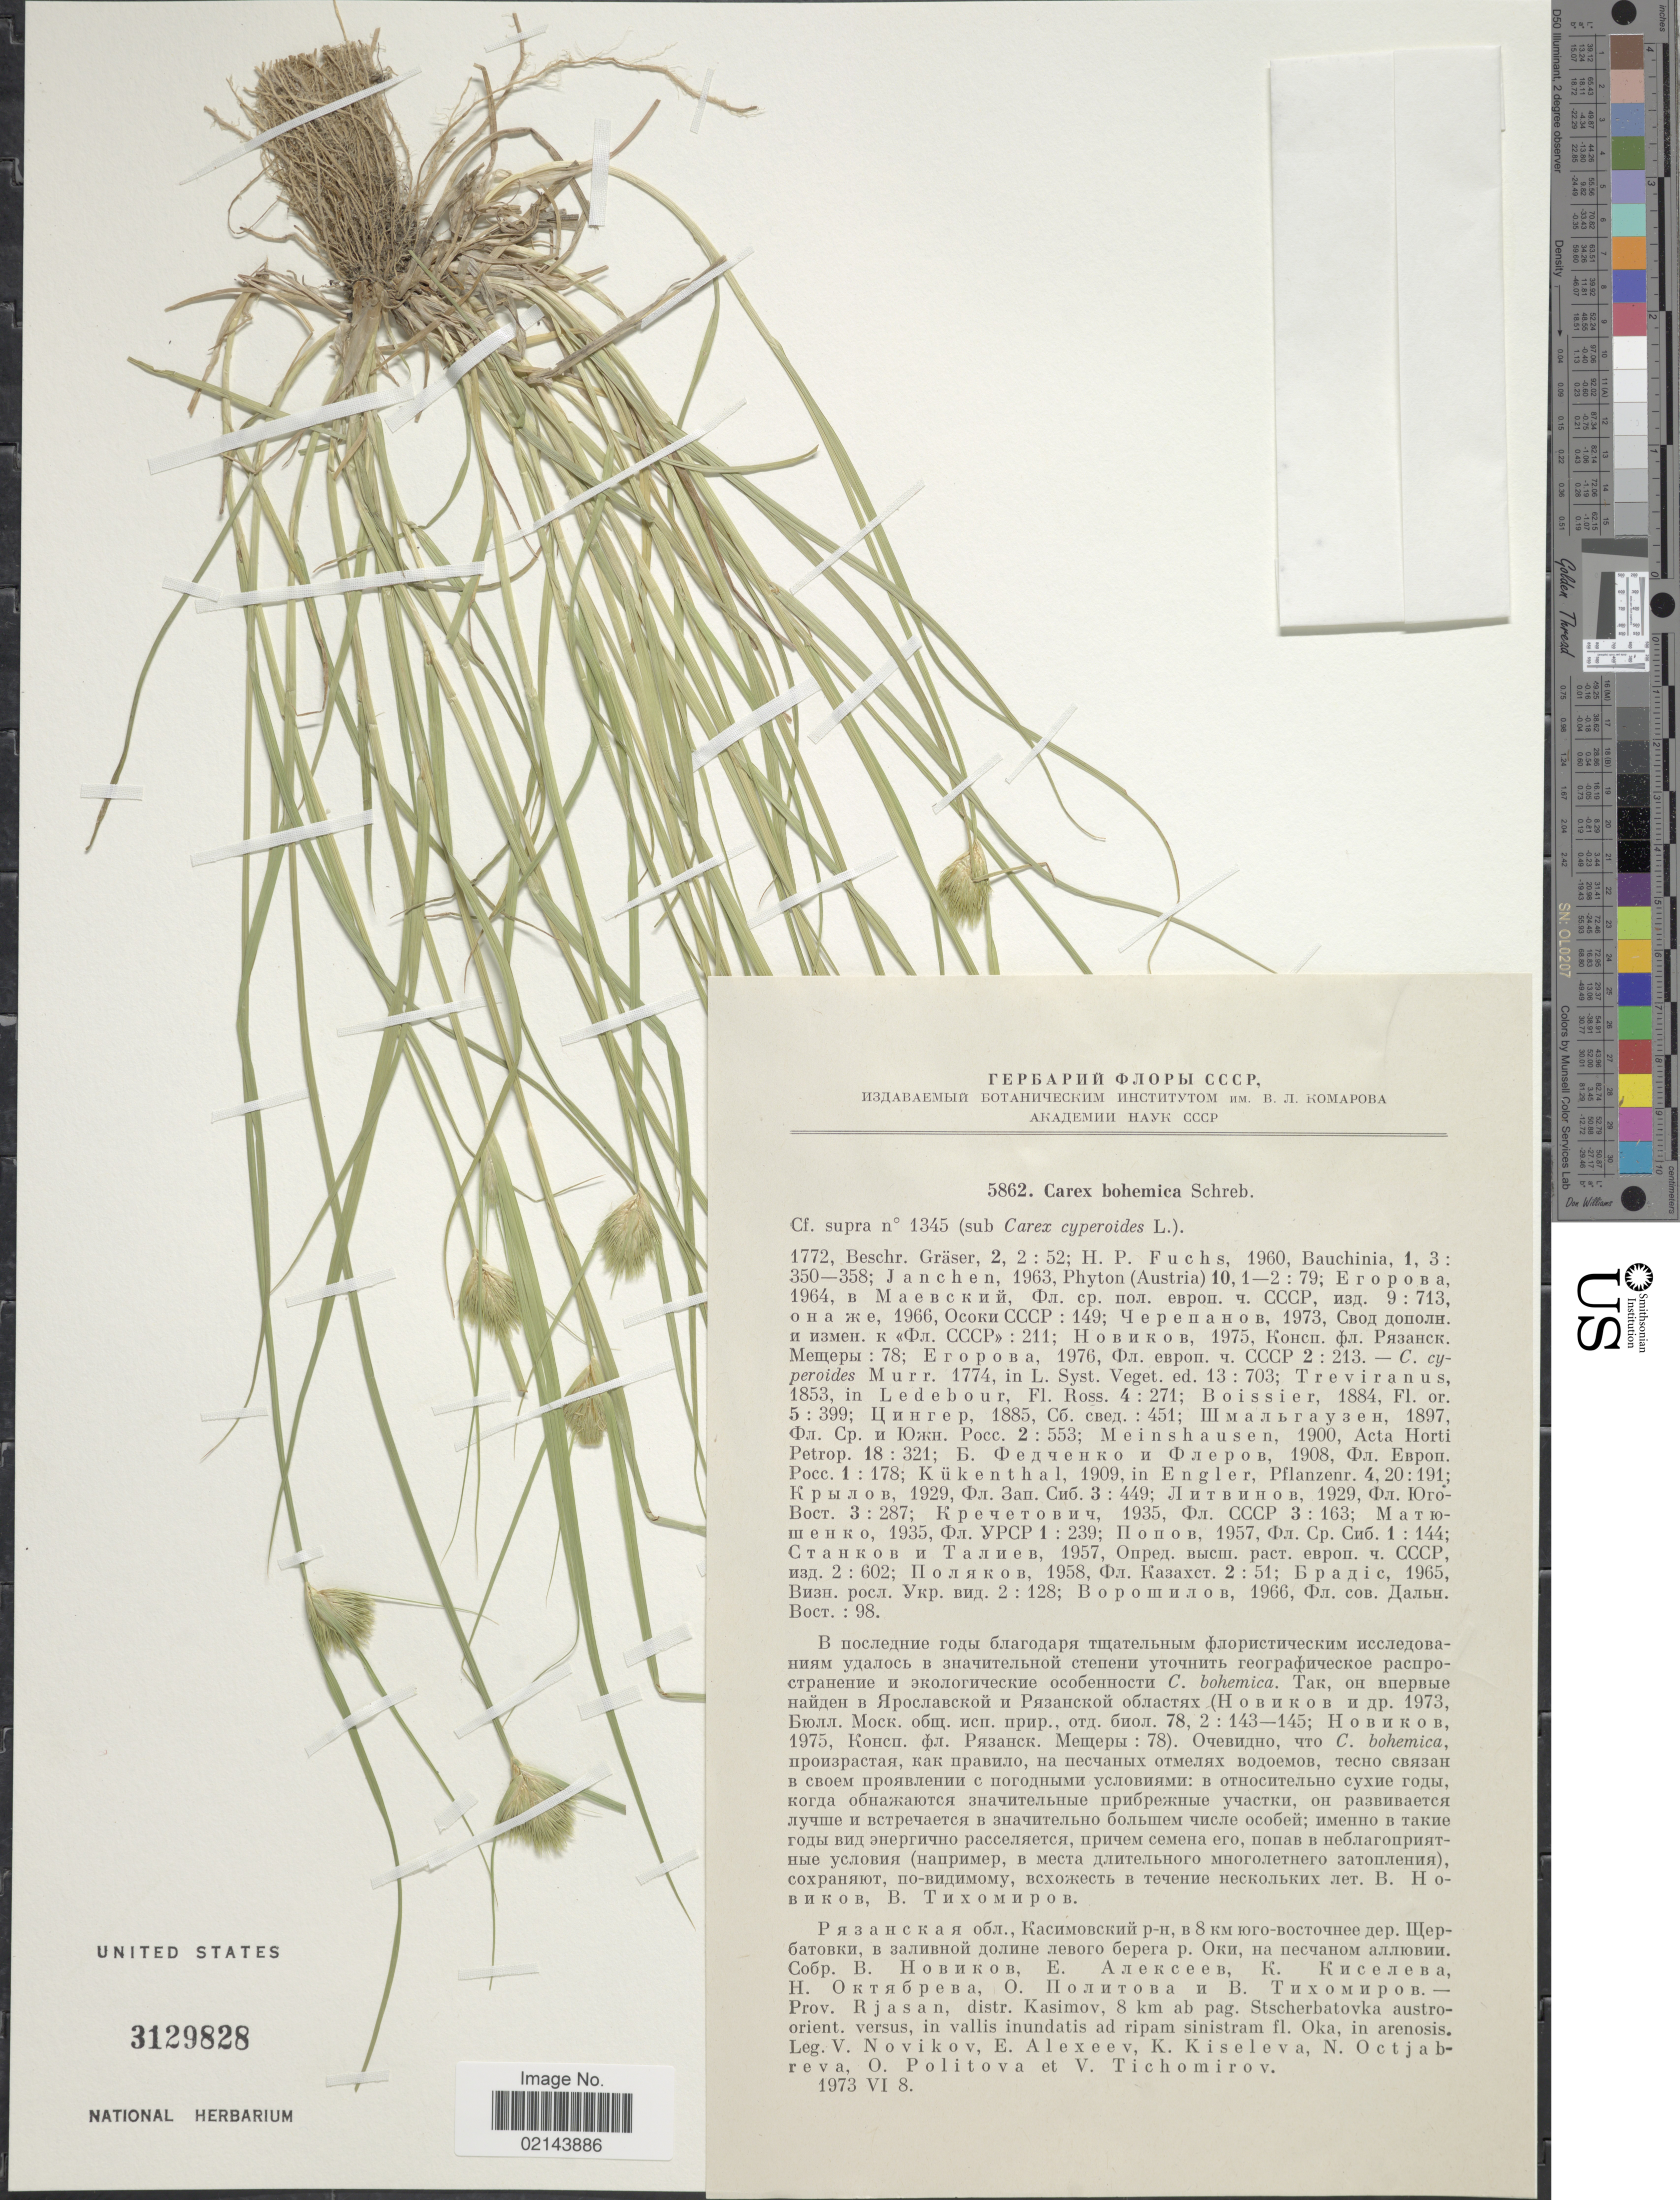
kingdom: Plantae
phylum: Tracheophyta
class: Liliopsida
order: Poales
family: Cyperaceae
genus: Carex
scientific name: Carex bohemica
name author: Schreb.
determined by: Strong, Mark T., (BOT), Smithsonian Institution - National Museum of Natural History (UNITED STATES)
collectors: V. Novikov, E. B. Alexeev, K. Kiseleva, N. Octjabreva & et al.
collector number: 5862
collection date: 1973-06-08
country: Russian Federation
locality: Prov. Rjasan, distr. Kasimov, 8 km ab pag. Stscherbatovka austro-orient. versus, in vallis inundatis ad ripam sinistram fl. Oka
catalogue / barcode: US 3129828